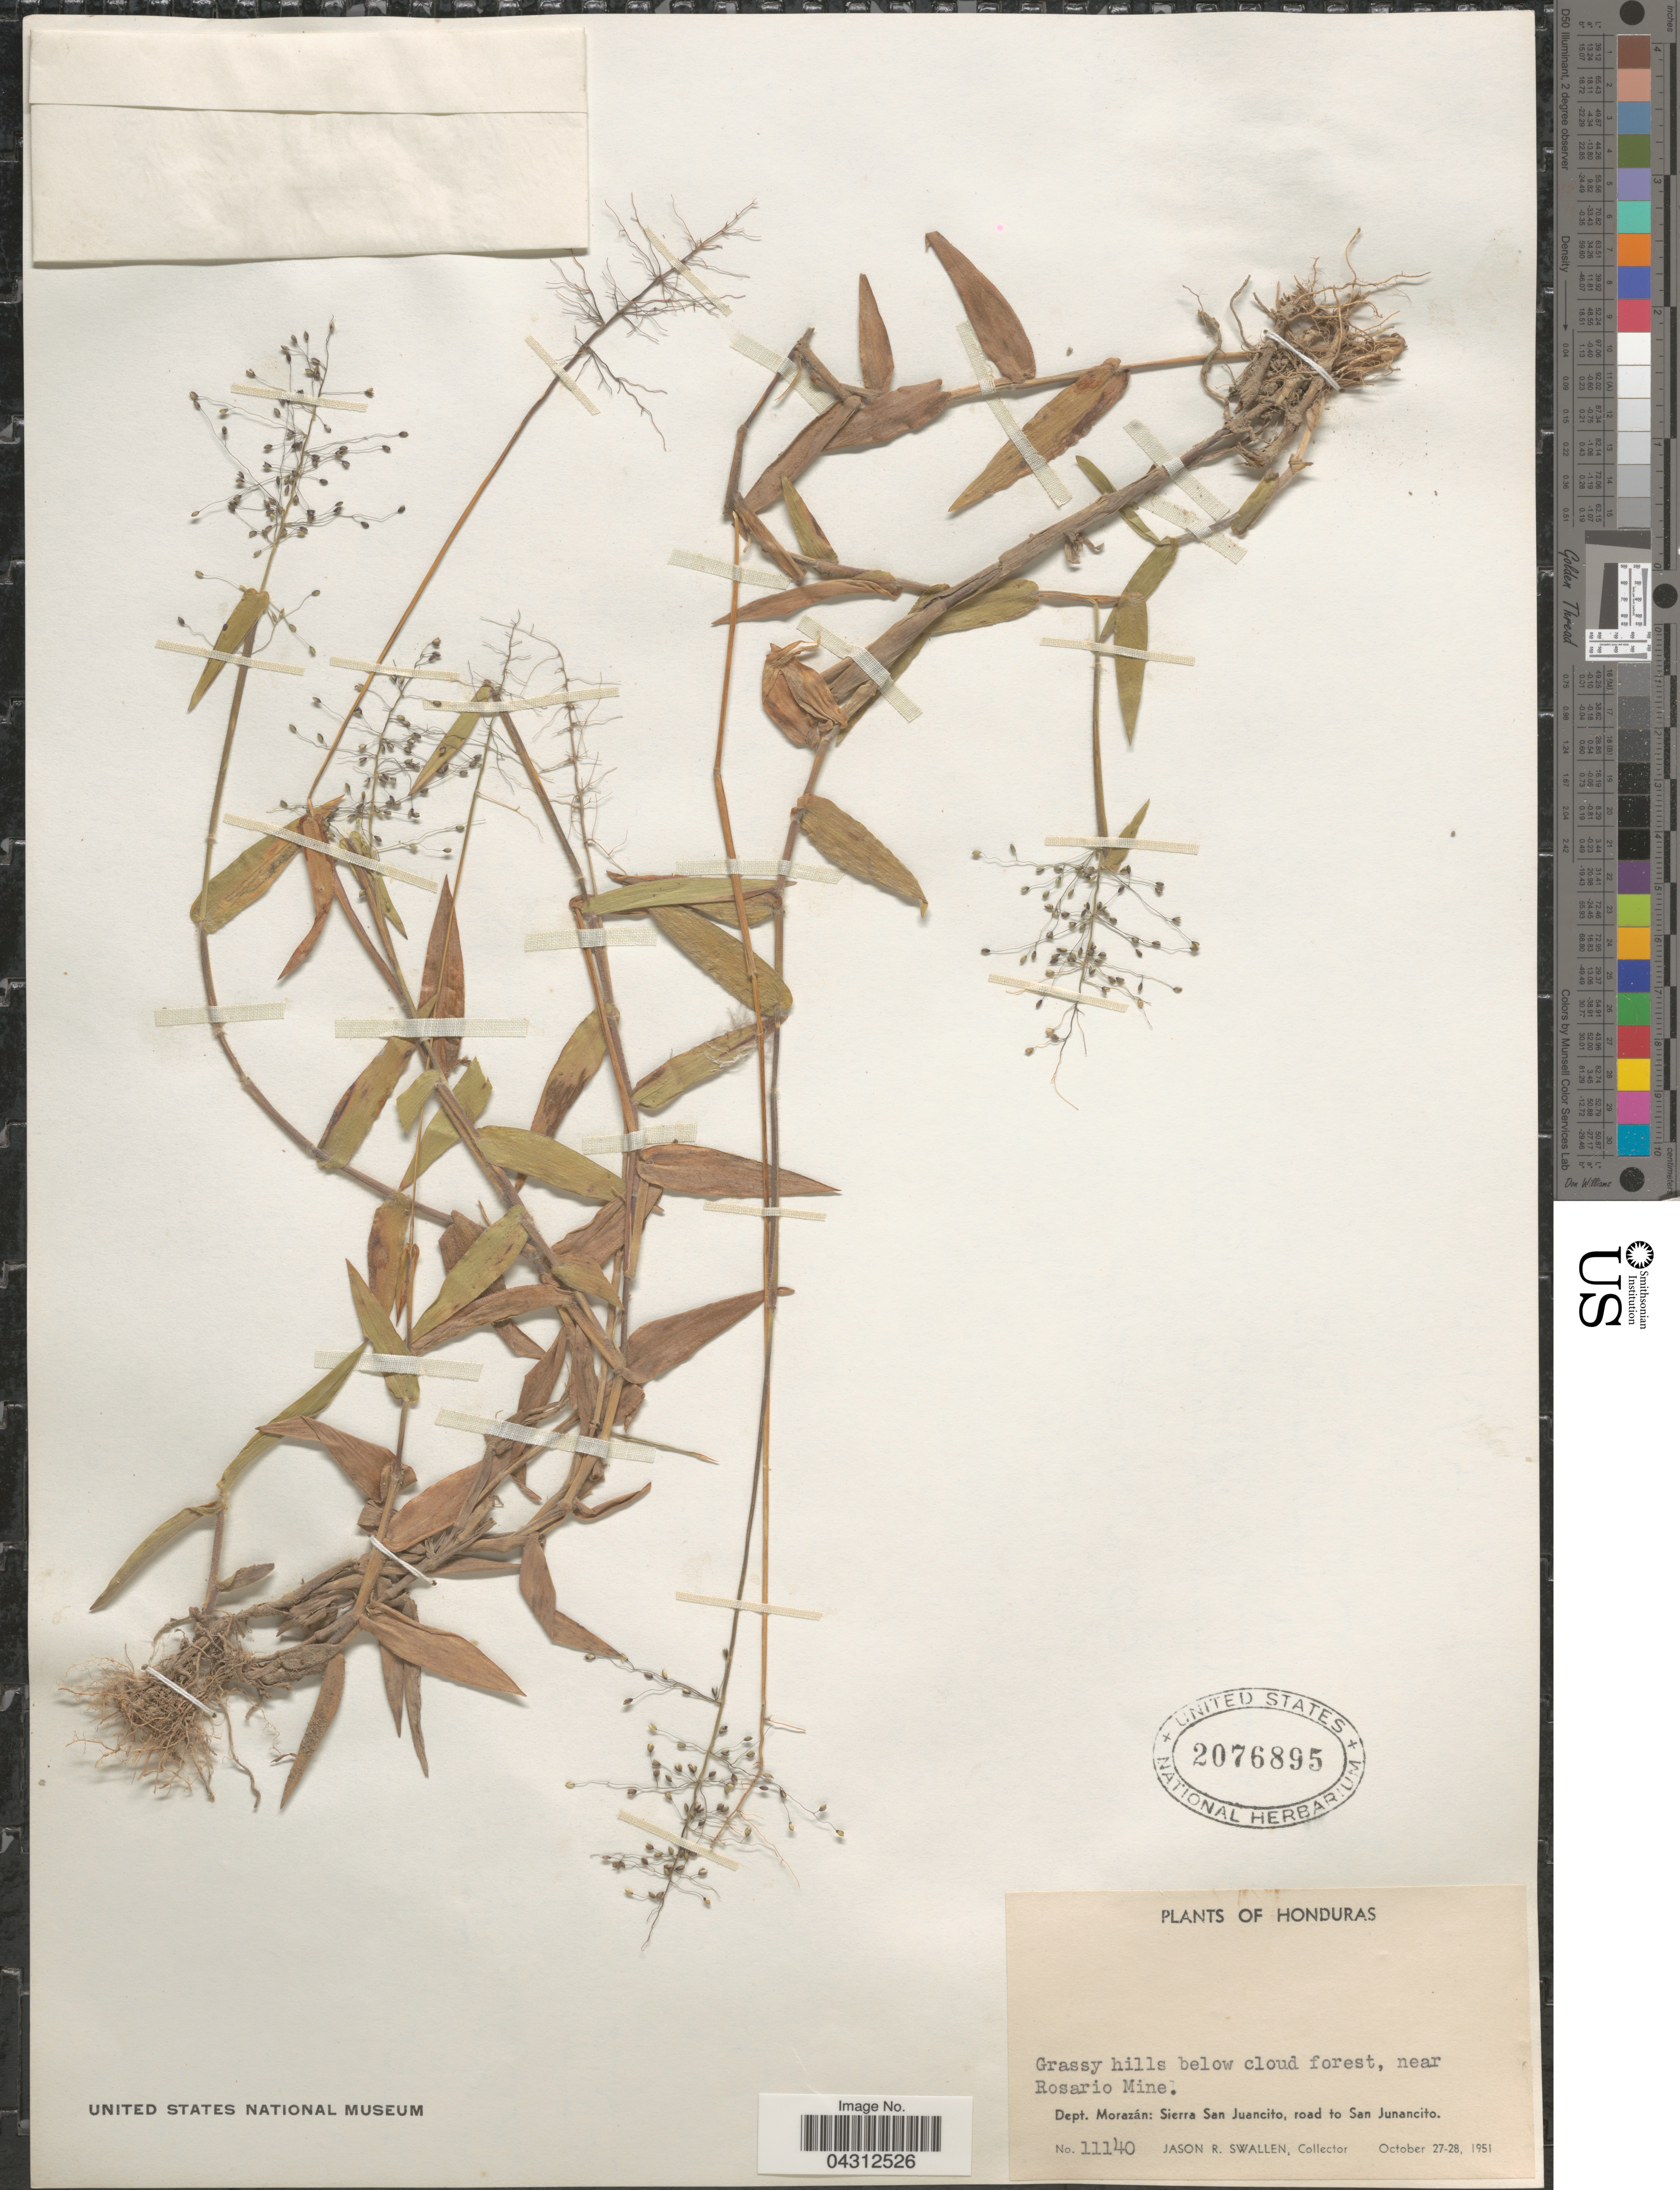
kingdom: Plantae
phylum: Tracheophyta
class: Liliopsida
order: Poales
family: Poaceae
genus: Panicum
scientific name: Panicum sp.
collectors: J. R. Swallen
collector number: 11140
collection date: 1951-10-27/1951-10-28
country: Honduras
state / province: Fco. Morazán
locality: Grassy hills below cloud forest, near Rosario Mine. Dept. Morazán: Sierra San Juancito, road to San Junancito.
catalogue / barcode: US 2076895